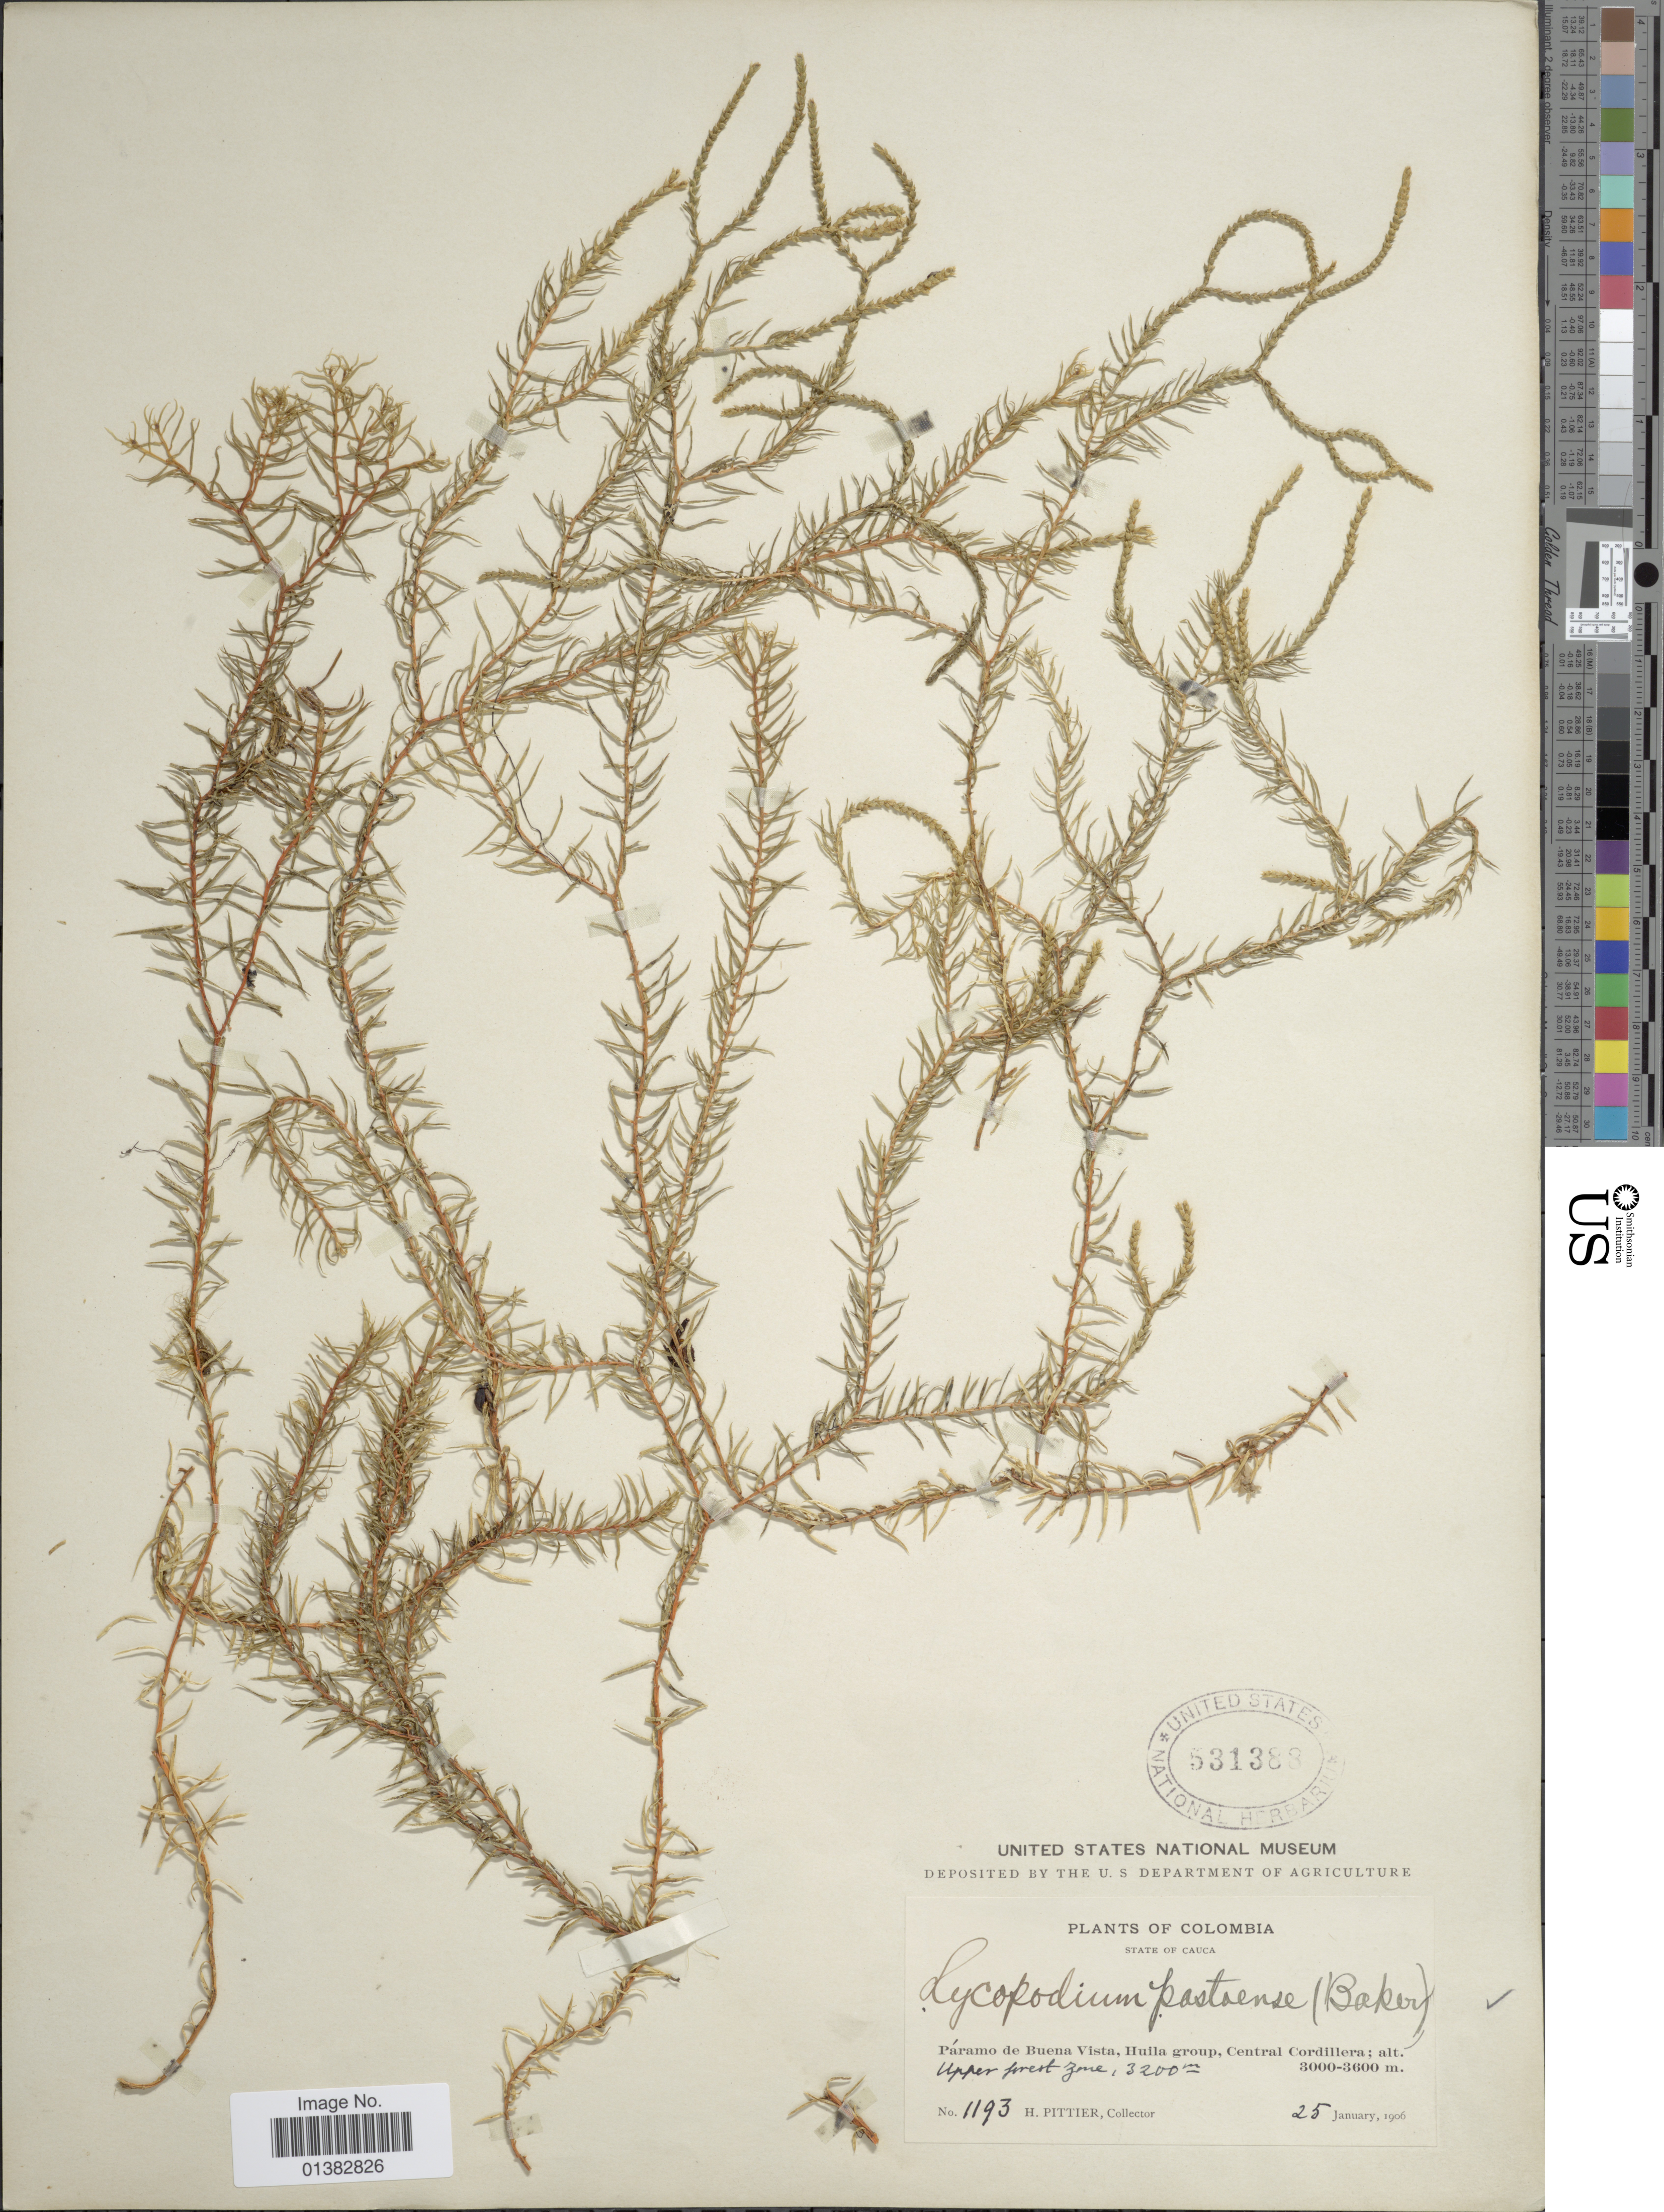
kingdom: Plantae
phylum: Tracheophyta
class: Lycopodiopsida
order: Lycopodiales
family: Lycopodiaceae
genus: Phlegmariurus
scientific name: Phlegmariurus subulatus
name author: (Desv. ex Poir.) B. Øllg.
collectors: H. F. Pittier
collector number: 1193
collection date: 1906-01-25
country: Colombia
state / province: Cauca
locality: Páramo de Buena Vista, Huila group, Central Cordillera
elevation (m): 3000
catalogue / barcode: US 531388